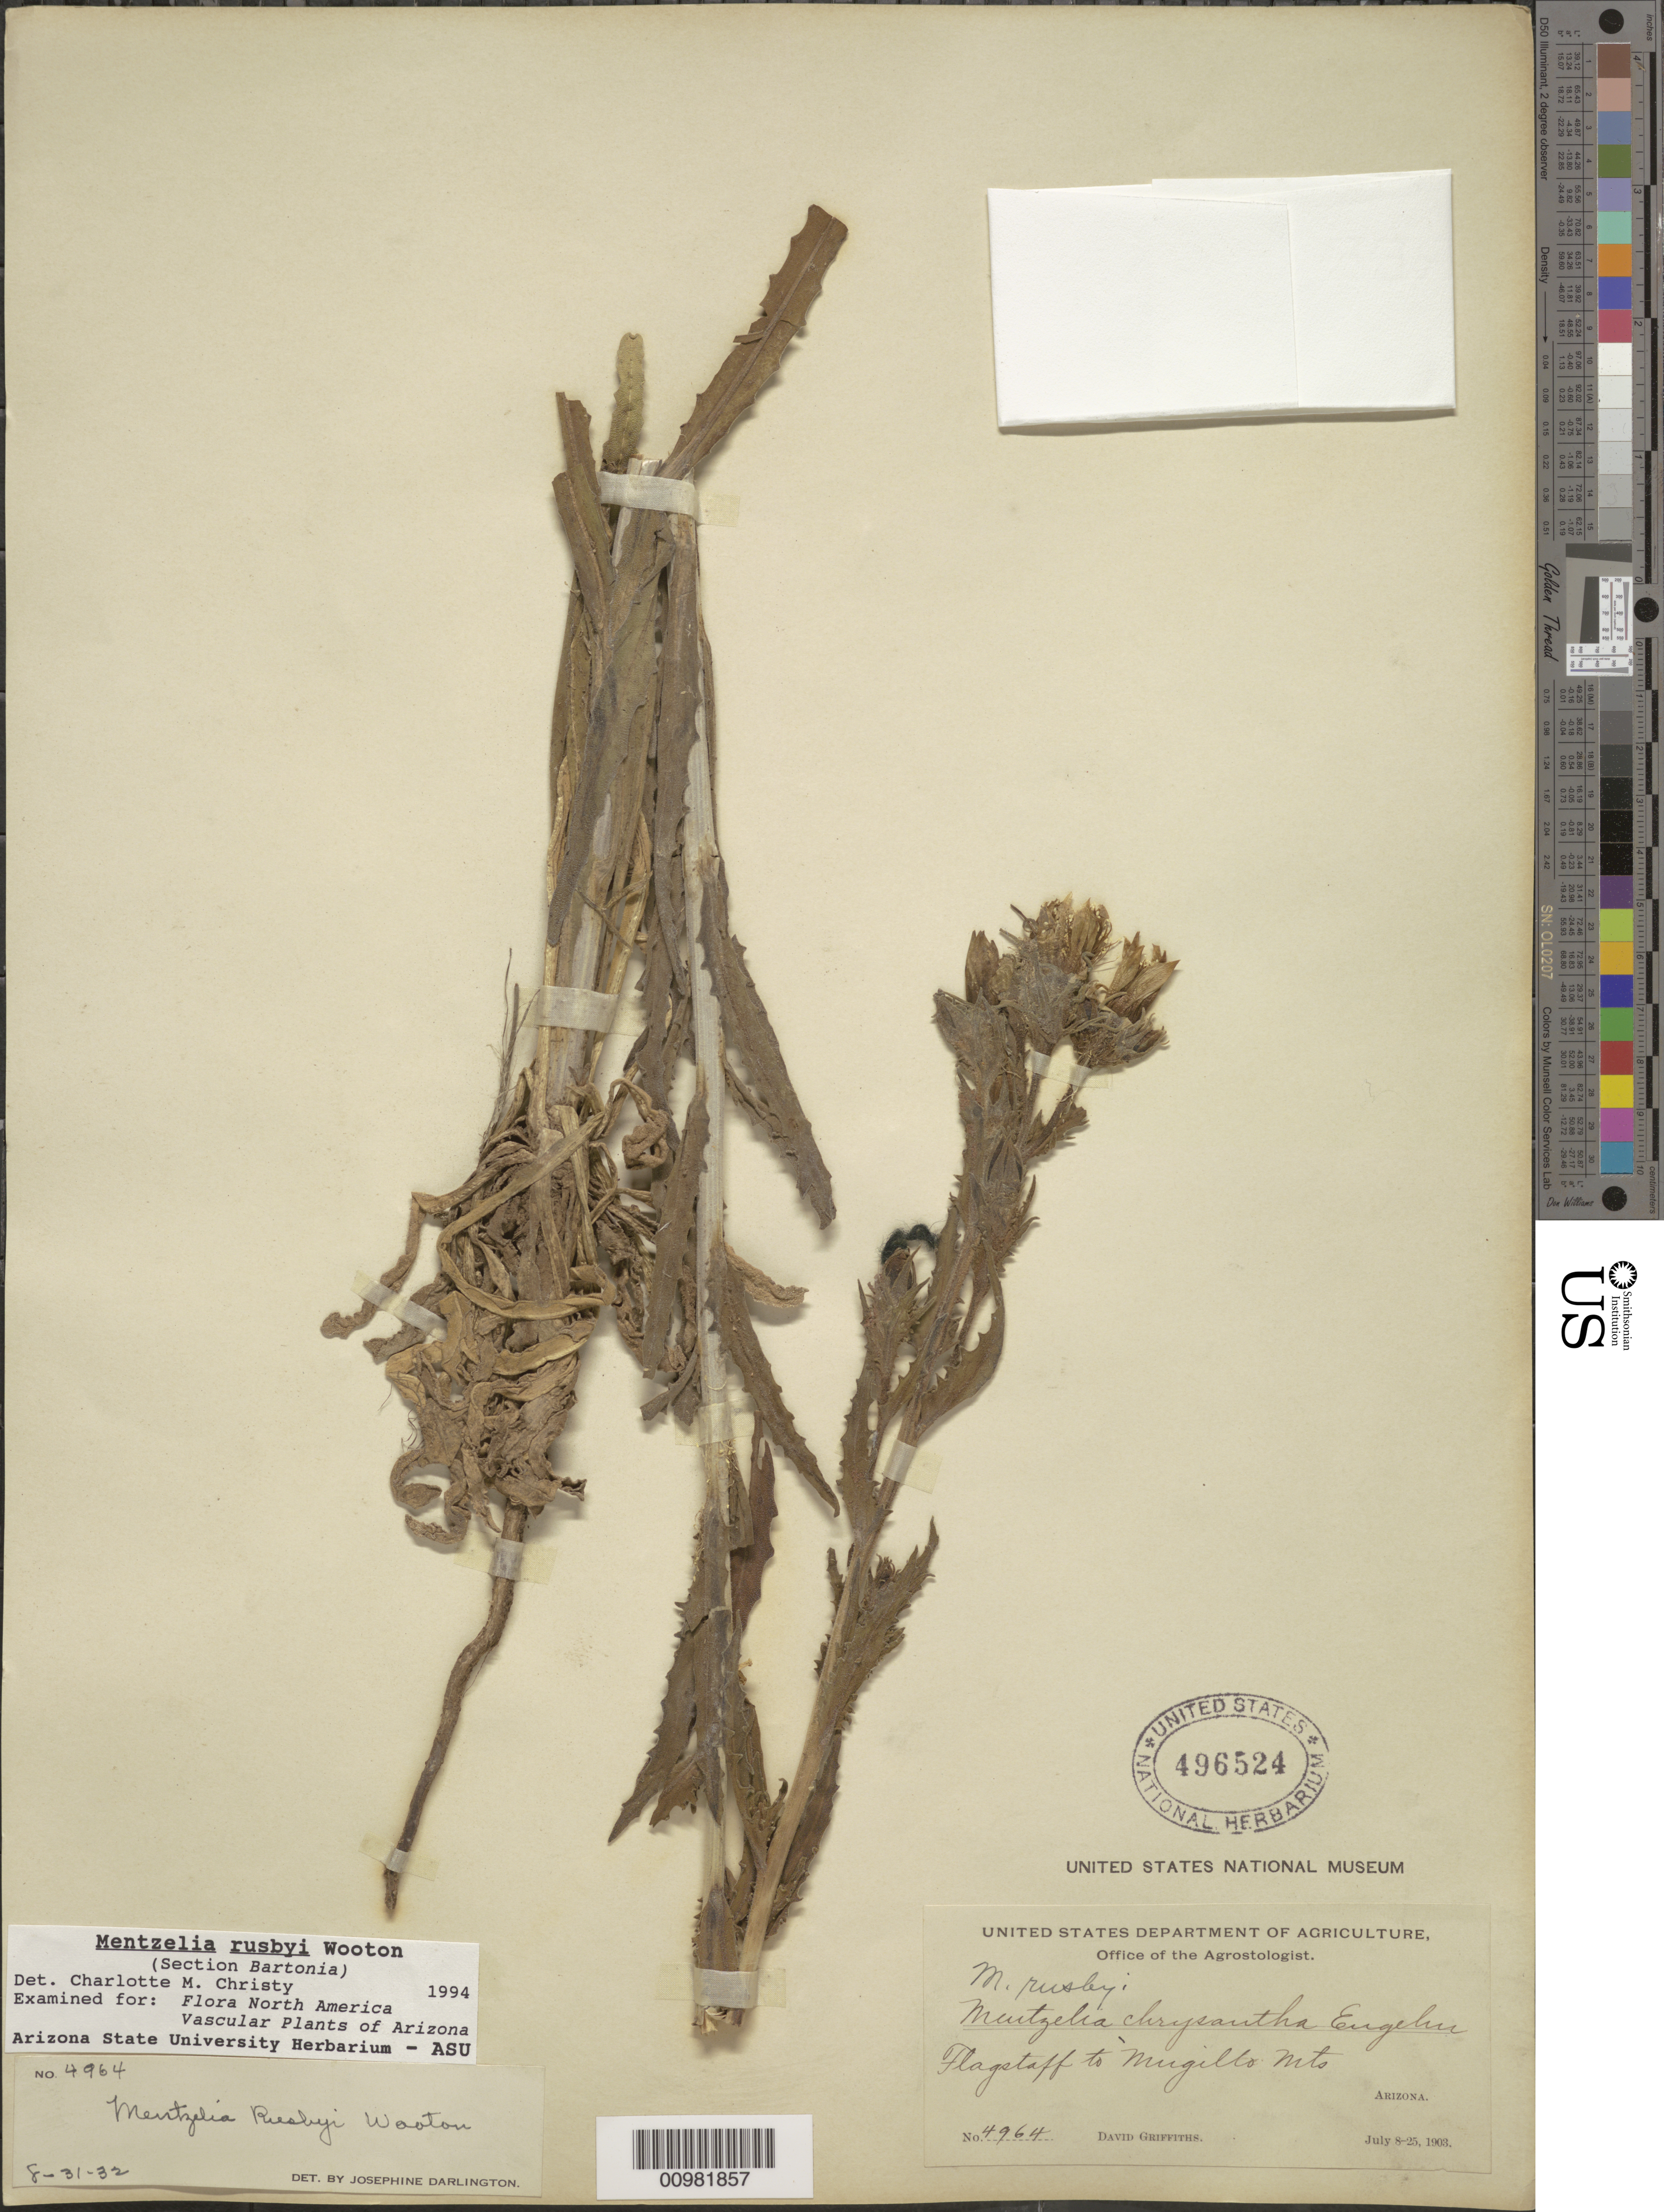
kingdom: Plantae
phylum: Tracheophyta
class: Magnoliopsida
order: Cornales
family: Loasaceae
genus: Mentzelia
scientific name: Mentzelia rusbyi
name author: Wooton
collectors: D. Griffiths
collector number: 4964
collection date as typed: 08 Jul 1903 to 25 Jul 1903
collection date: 1903-07-08/1903-07-25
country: United States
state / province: Arizona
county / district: Coconino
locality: Flgstaff to Mugillo Mts.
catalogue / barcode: US 496524